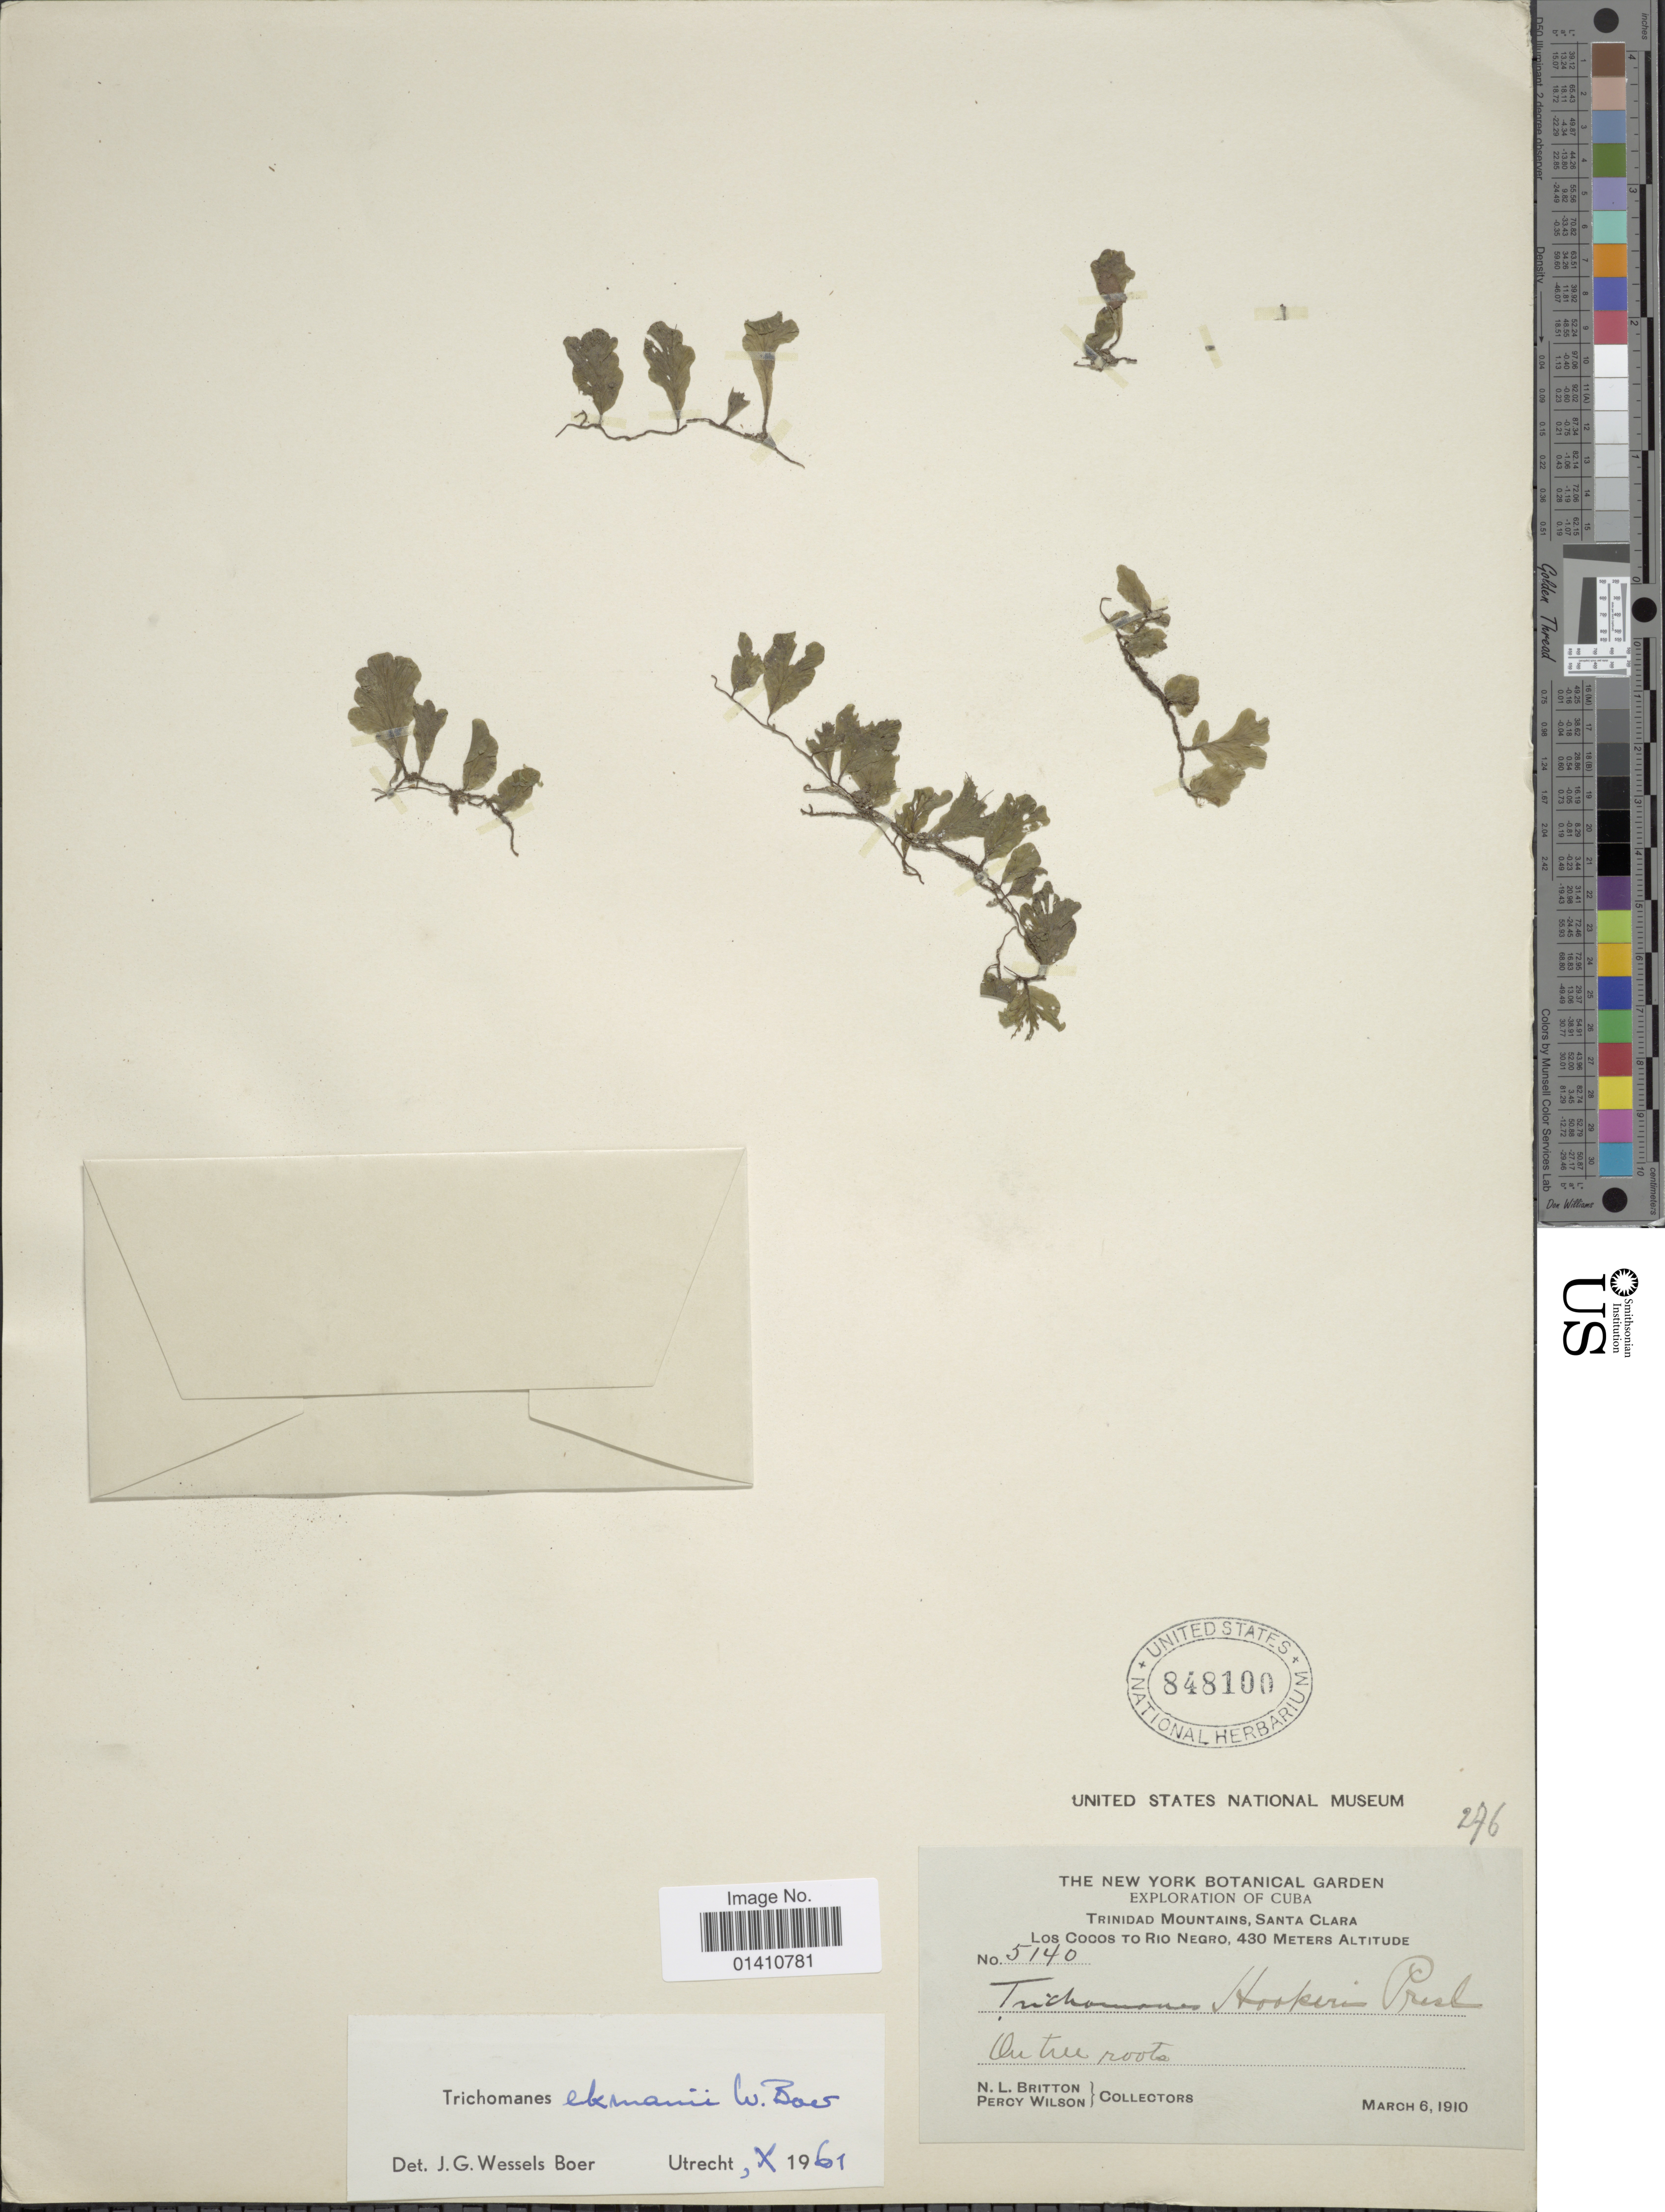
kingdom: Plantae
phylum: Tracheophyta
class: Polypodiopsida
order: Hymenophyllales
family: Hymenophyllaceae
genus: Didymoglossum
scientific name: Didymoglossum ekmanii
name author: (Wess. Boer) Ebihara & Dubuisson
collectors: N. Britton & P. Wilson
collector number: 5140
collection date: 1910-03-06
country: Cuba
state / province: Las Villas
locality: Trinidad Mountains, Los Cocos to Rio Negro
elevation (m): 430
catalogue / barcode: US 848100